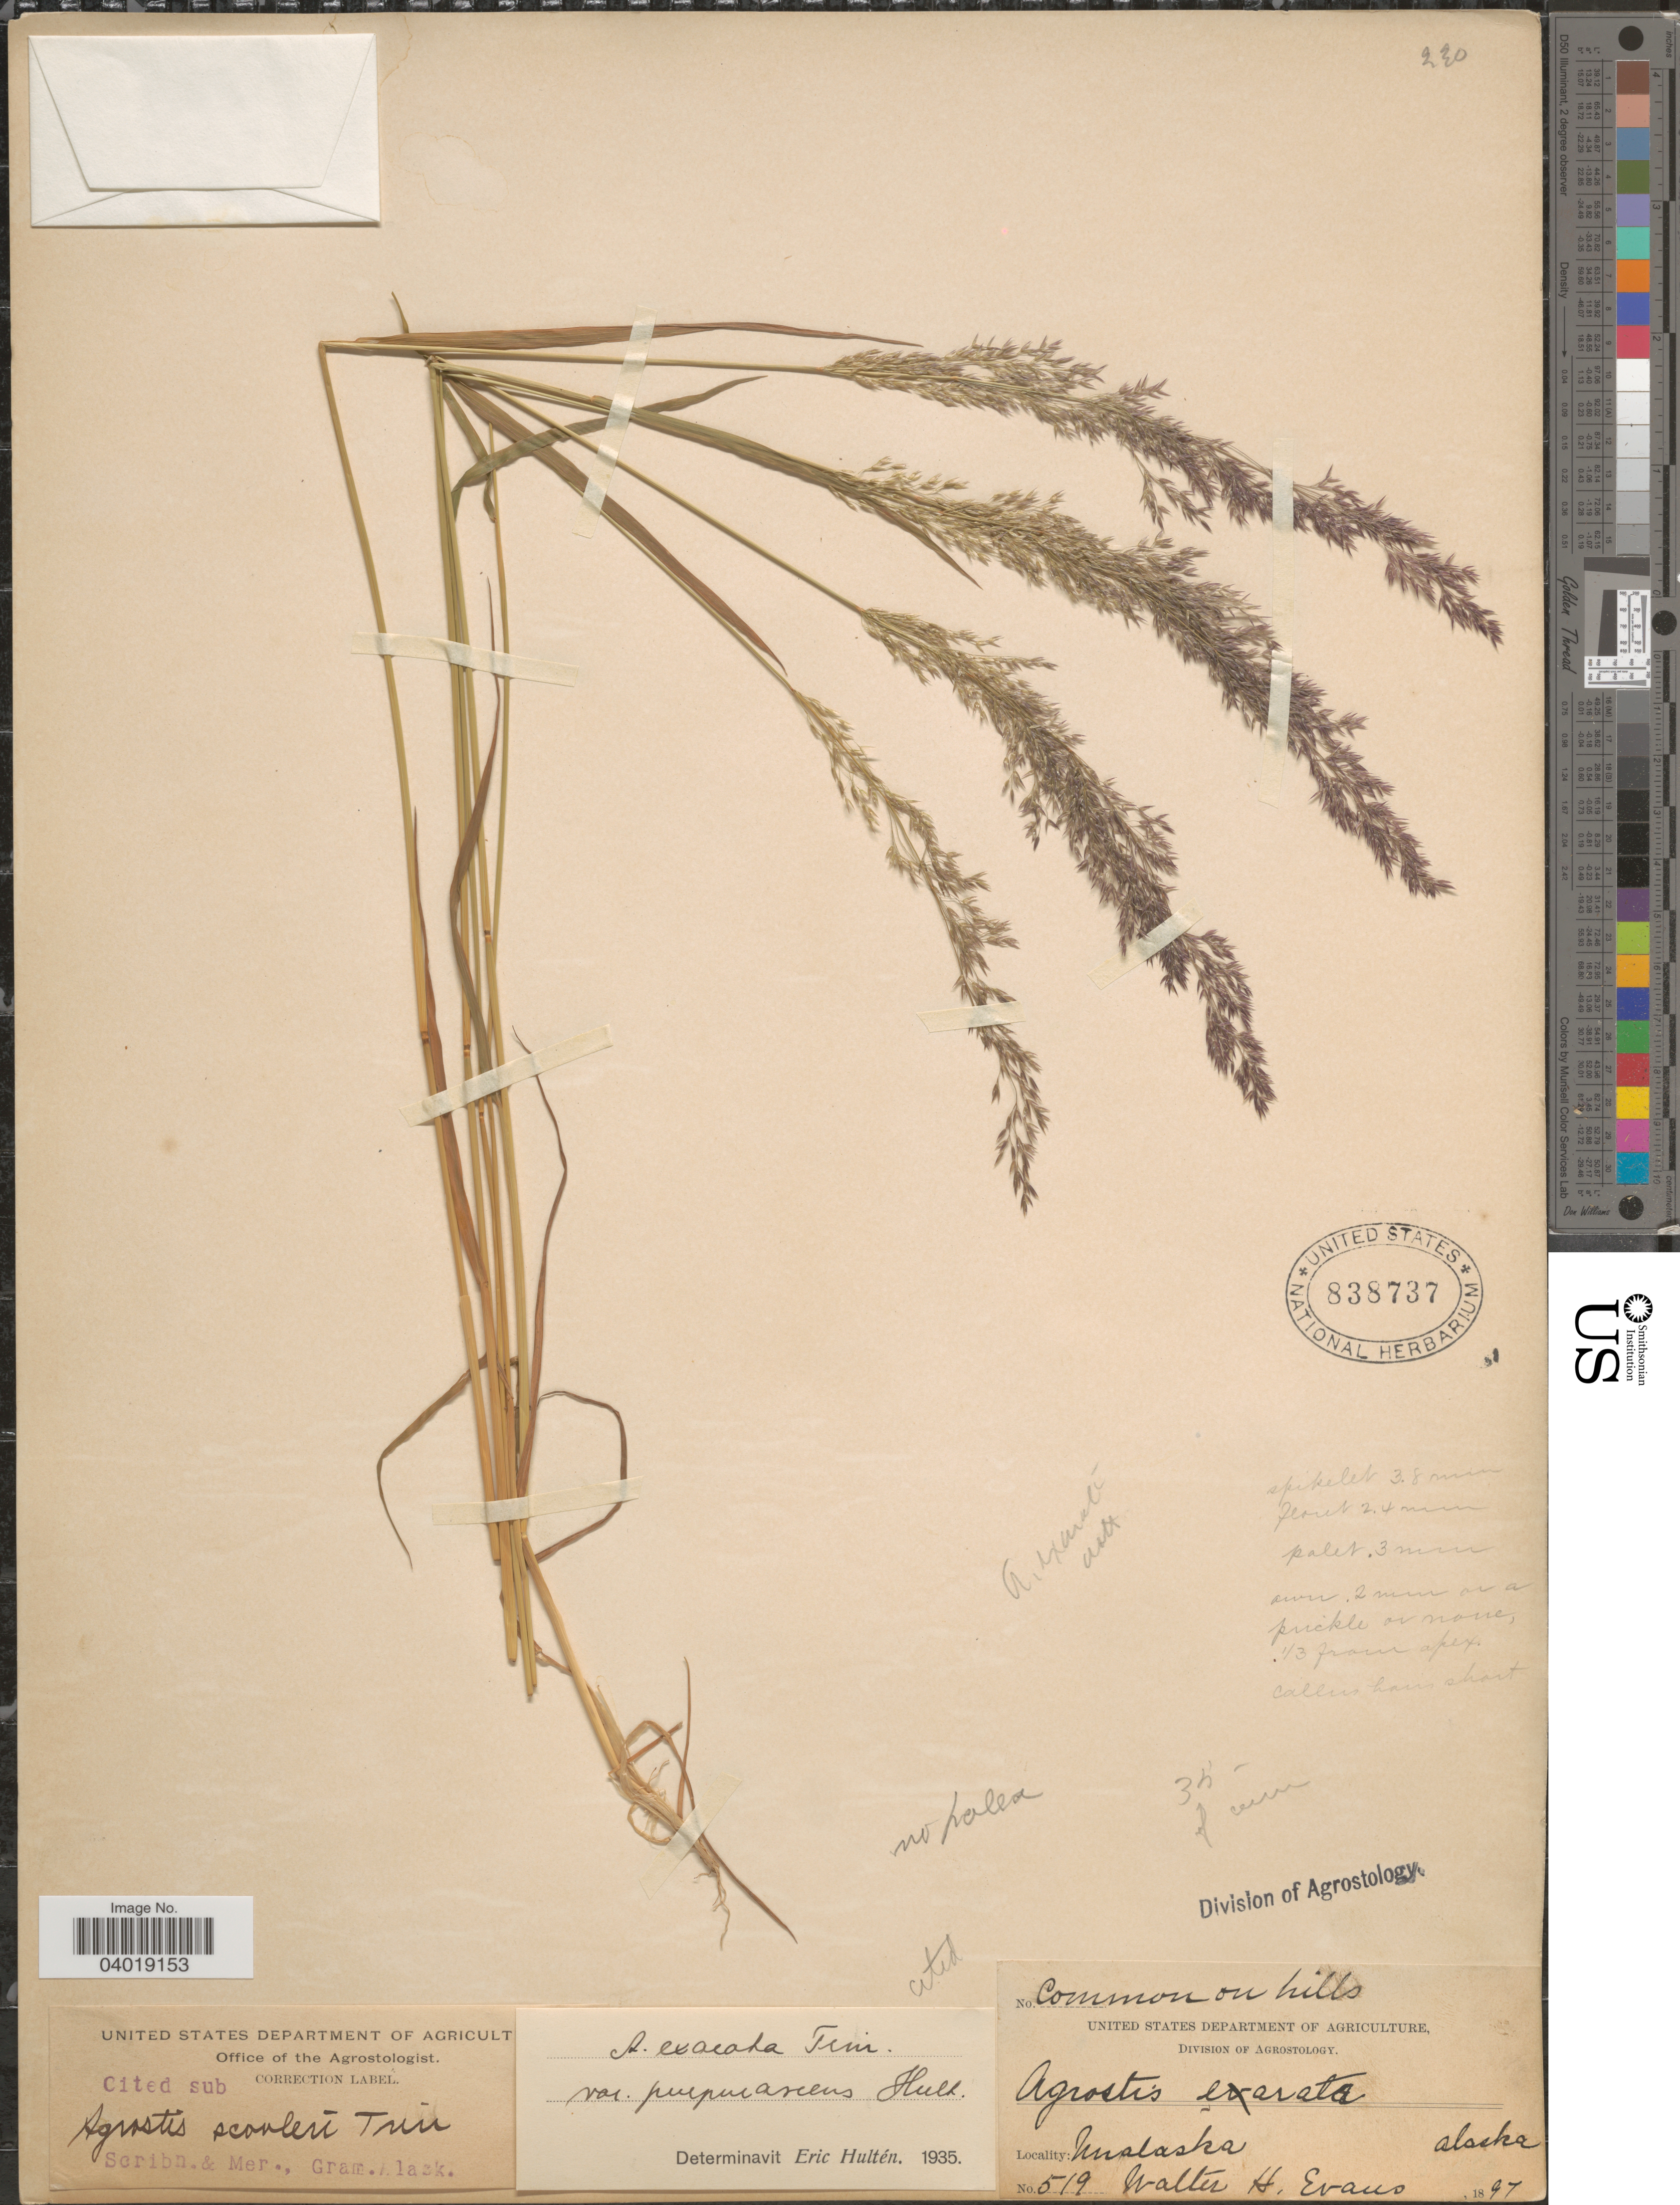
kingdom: Plantae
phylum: Tracheophyta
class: Liliopsida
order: Poales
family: Poaceae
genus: Agrostis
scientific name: Agrostis exarata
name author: Trin.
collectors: W. H. Evans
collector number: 519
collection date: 1897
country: United States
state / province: Alaska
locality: Unalaska.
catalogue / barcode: US 838737